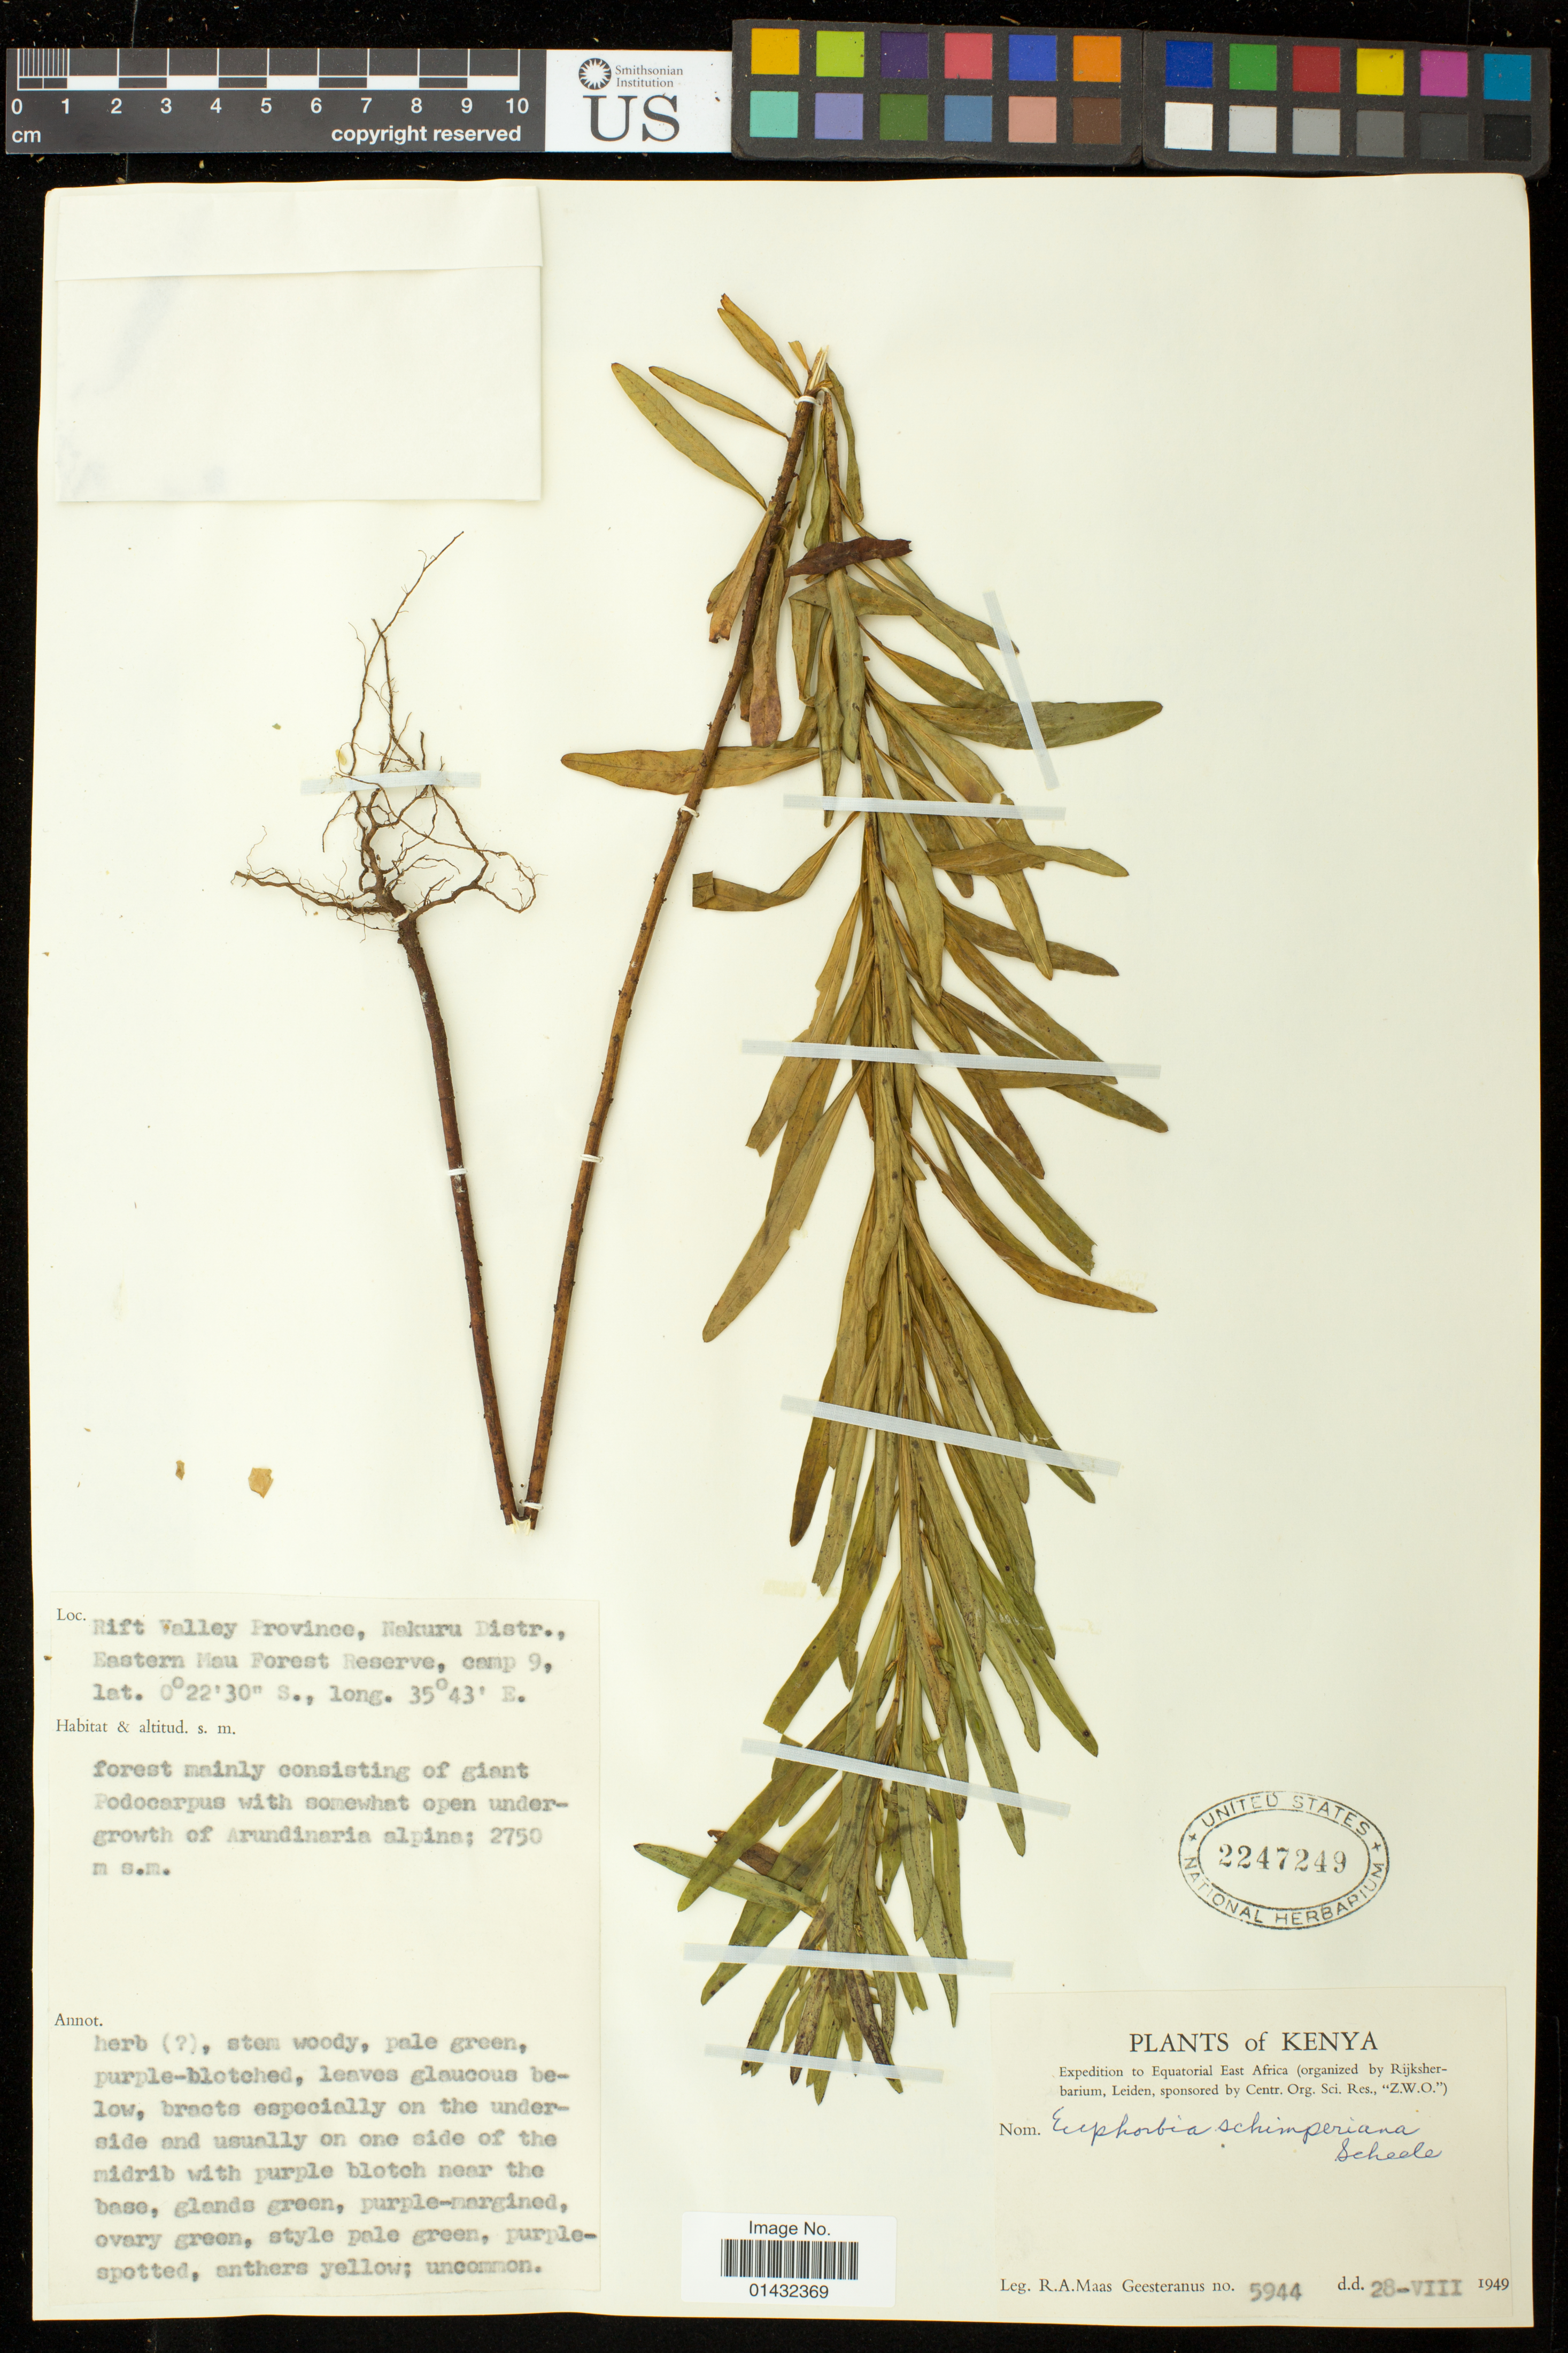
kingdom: Plantae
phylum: Tracheophyta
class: Magnoliopsida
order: Malpighiales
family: Euphorbiaceae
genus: Euphorbia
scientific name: Euphorbia schimperiana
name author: Hochst. ex A. Rich.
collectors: R. A. Maas Geesteranus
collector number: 5944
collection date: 1949-08-28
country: Kenya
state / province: Nakuru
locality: Rift Valley Province; Eastern Mau Forest Reserve, camp 9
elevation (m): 2750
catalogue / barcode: US 2247249